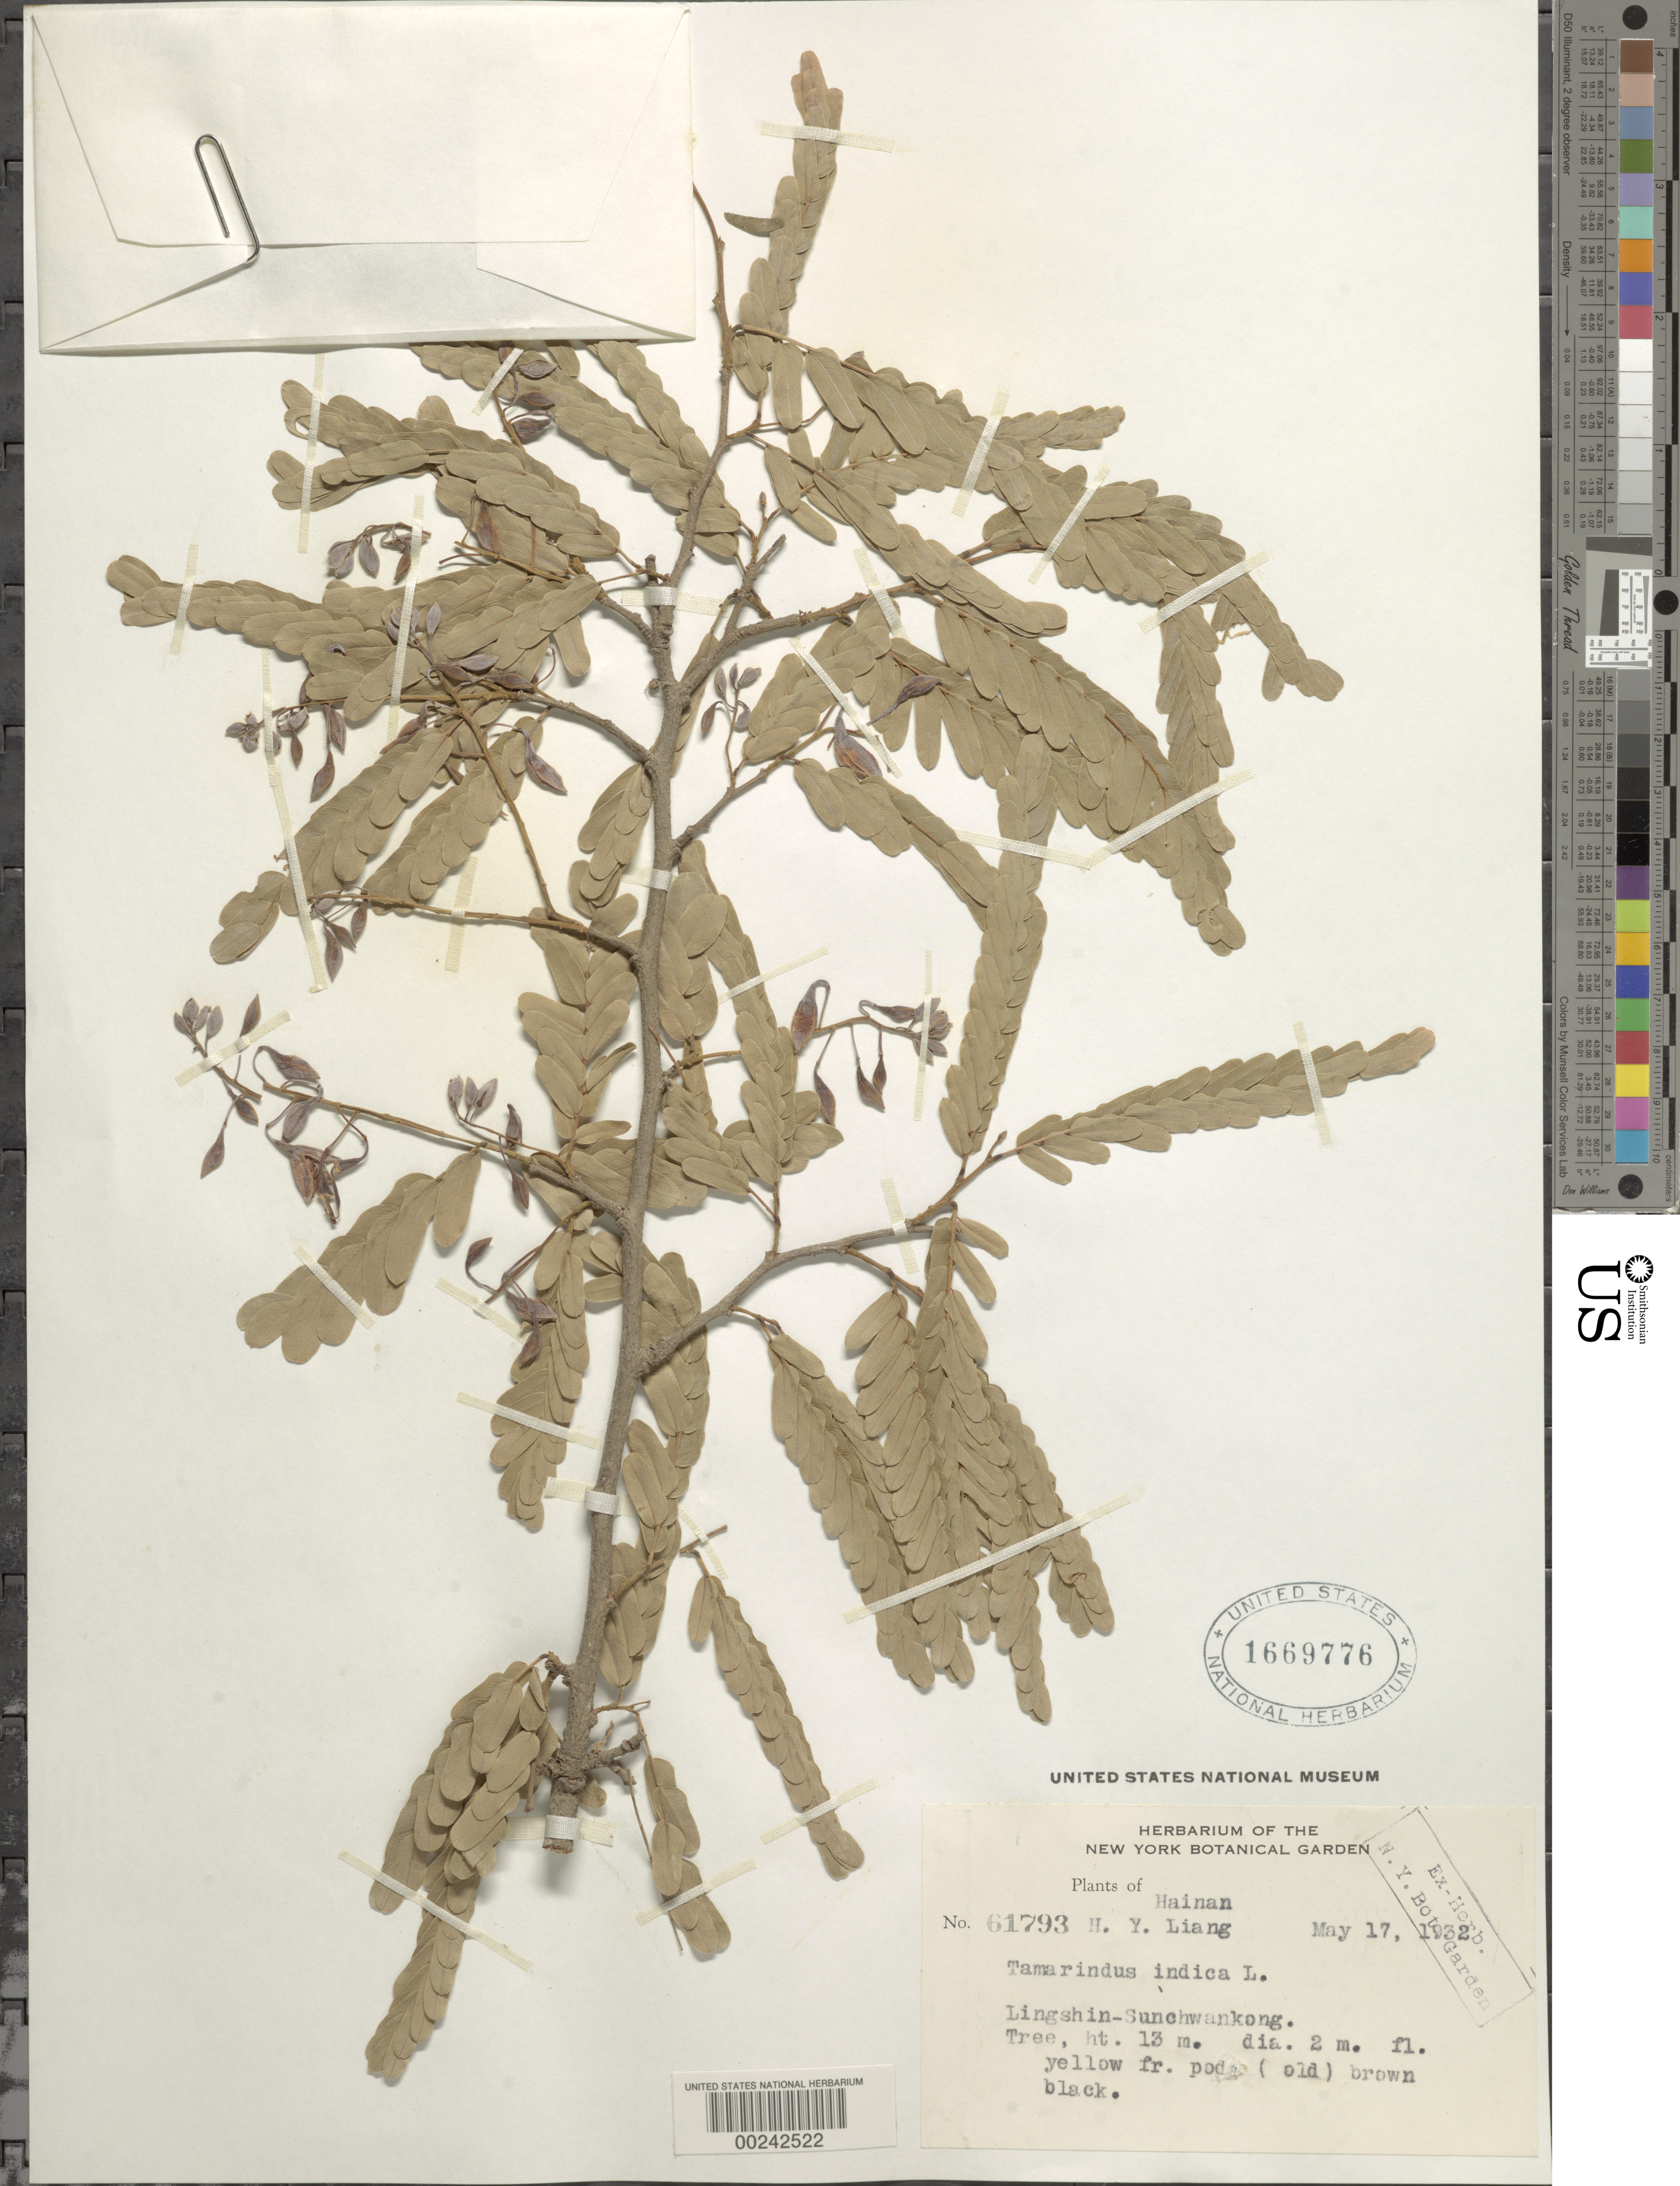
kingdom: Plantae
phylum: Tracheophyta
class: Magnoliopsida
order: Fabales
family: Fabaceae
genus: Tamarindus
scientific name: Tamarindus indica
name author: L.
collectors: H. Y. Liang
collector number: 61793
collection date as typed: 17 May 1932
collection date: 1932-05-17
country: China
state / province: Hainan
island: Hainan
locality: Lingshin-sunchwankong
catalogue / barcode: US 1669776